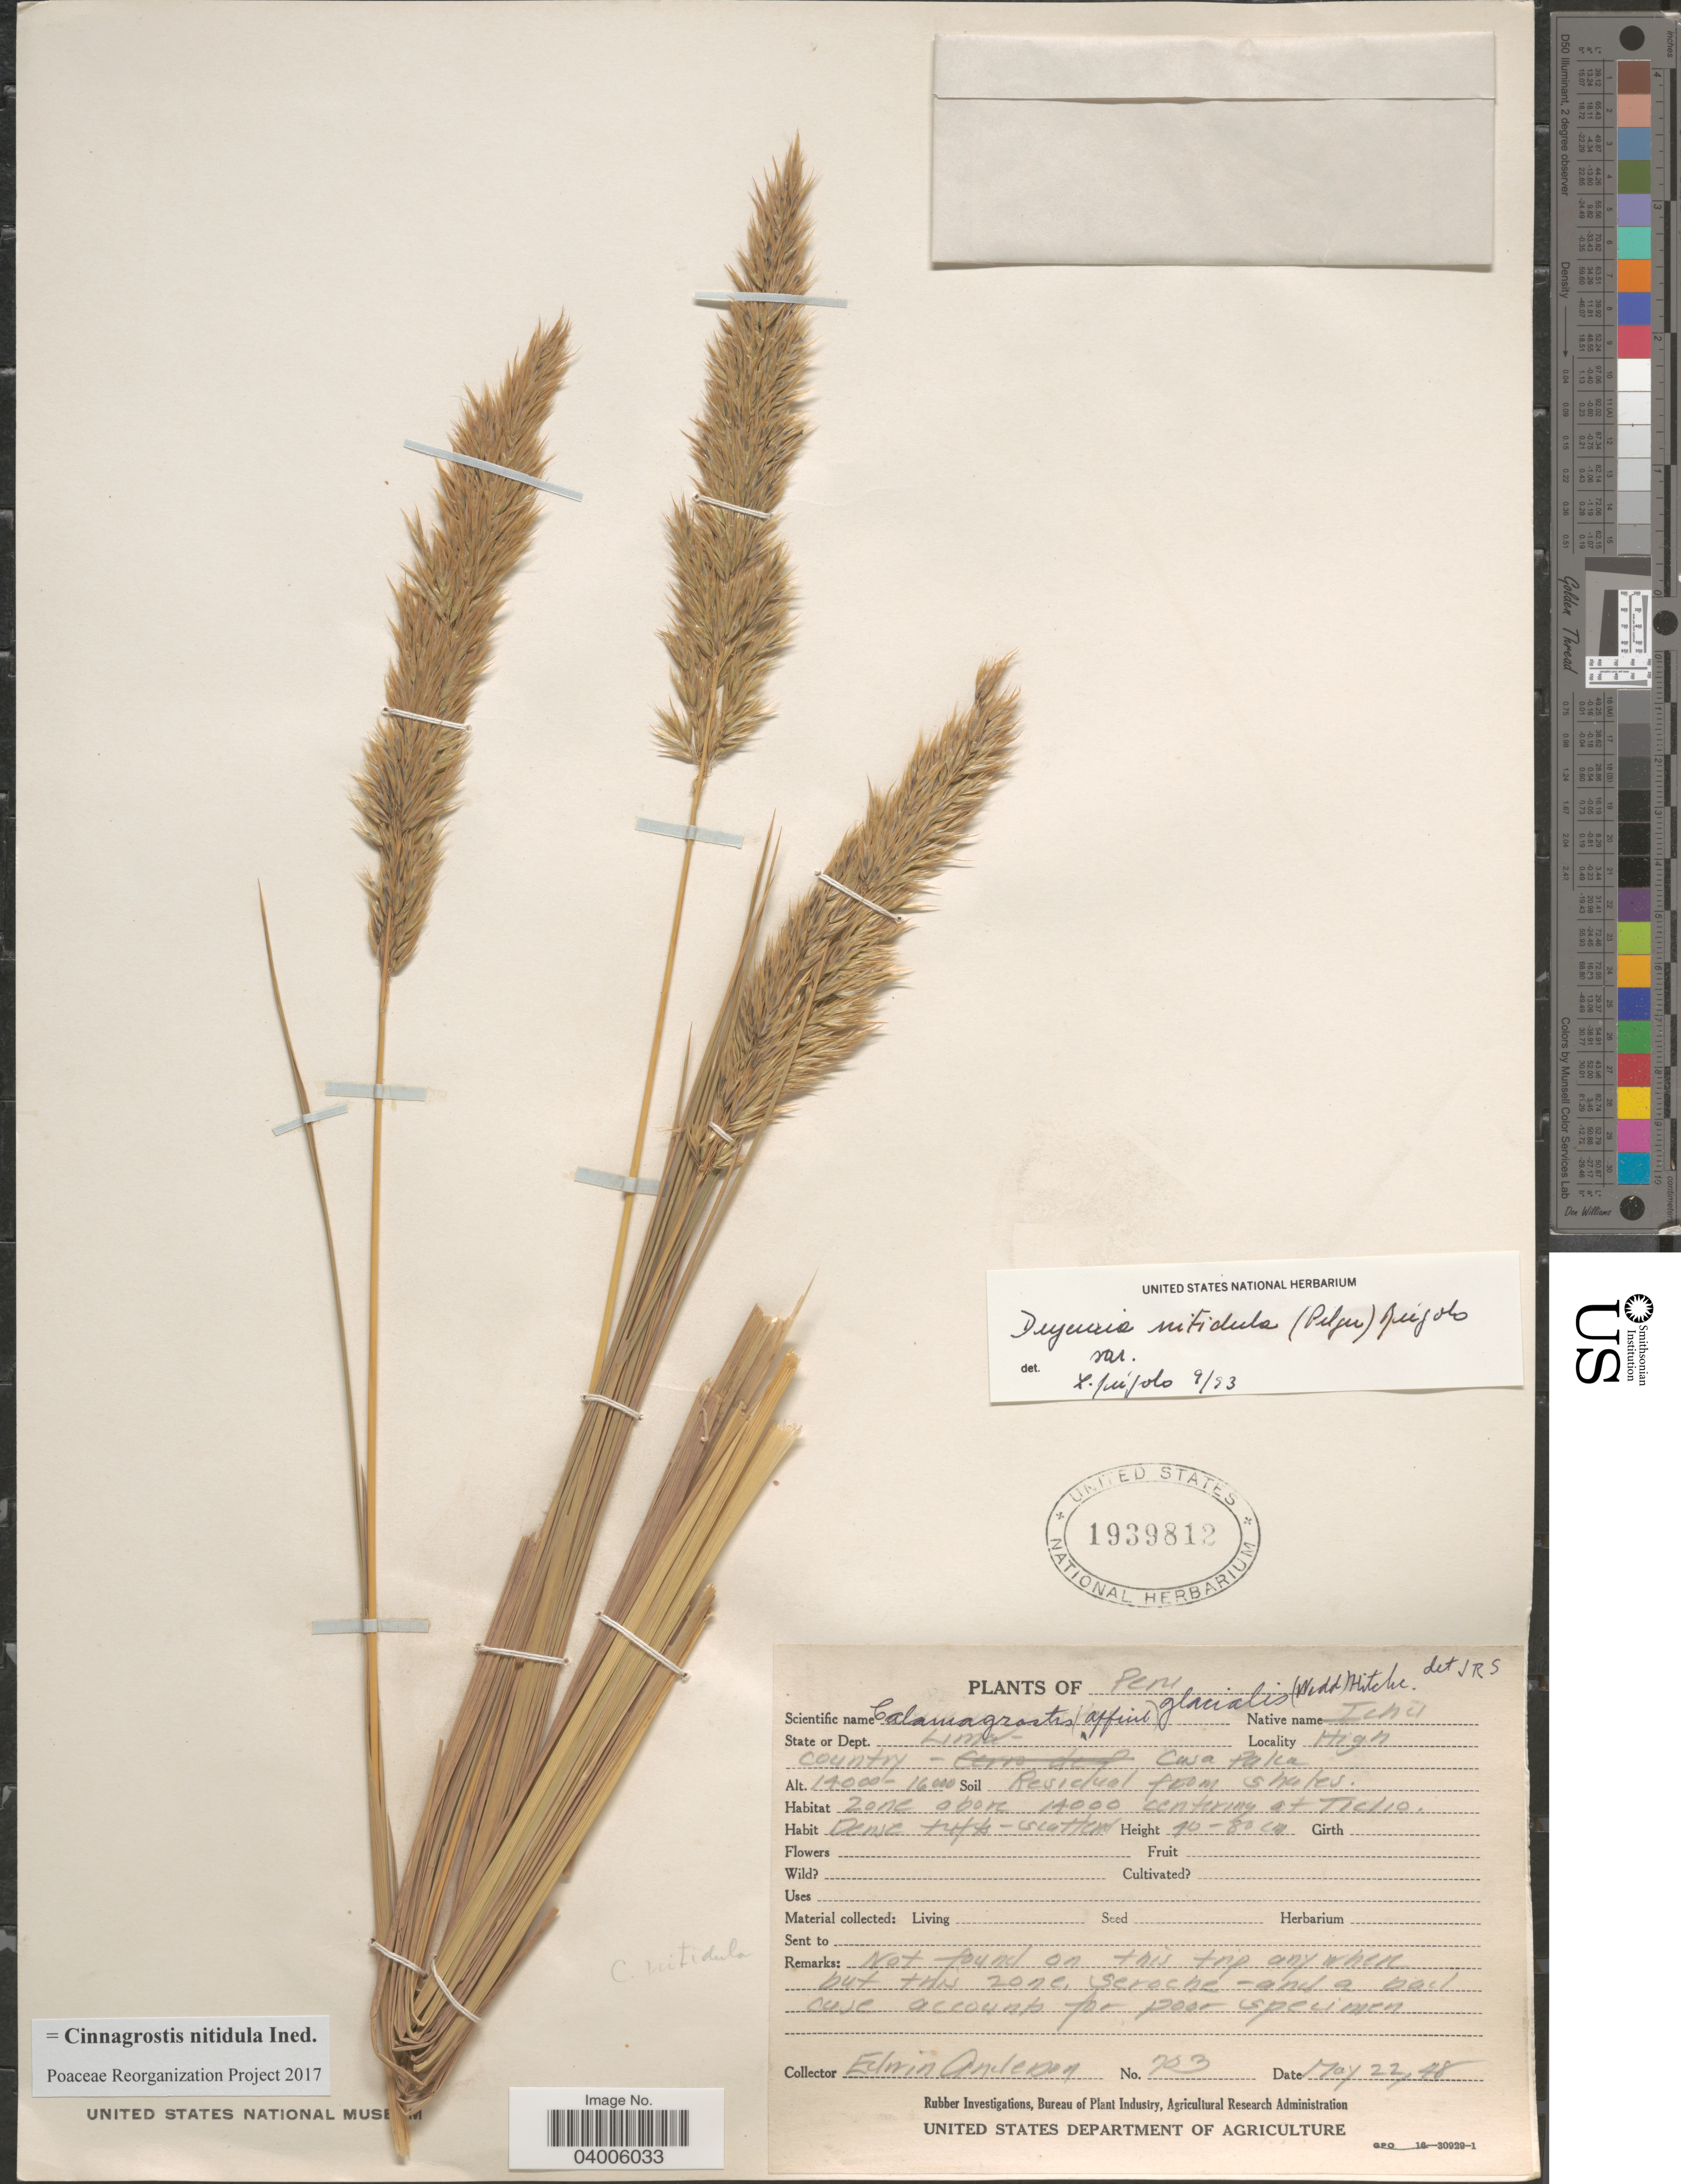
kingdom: Plantae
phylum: Tracheophyta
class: Liliopsida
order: Poales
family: Poaceae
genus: Cinnagrostis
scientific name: Cinnagrostis nitidula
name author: (Wedd.) P.M. Peterson et al.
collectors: E. Anderson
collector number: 203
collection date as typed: Transcribed d/m/y: 22/5/48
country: Peru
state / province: Lima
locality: State or Dept. Lima. High country- Casa Palca. Zone above 14000 centering at Ticlio.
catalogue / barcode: US 1939812